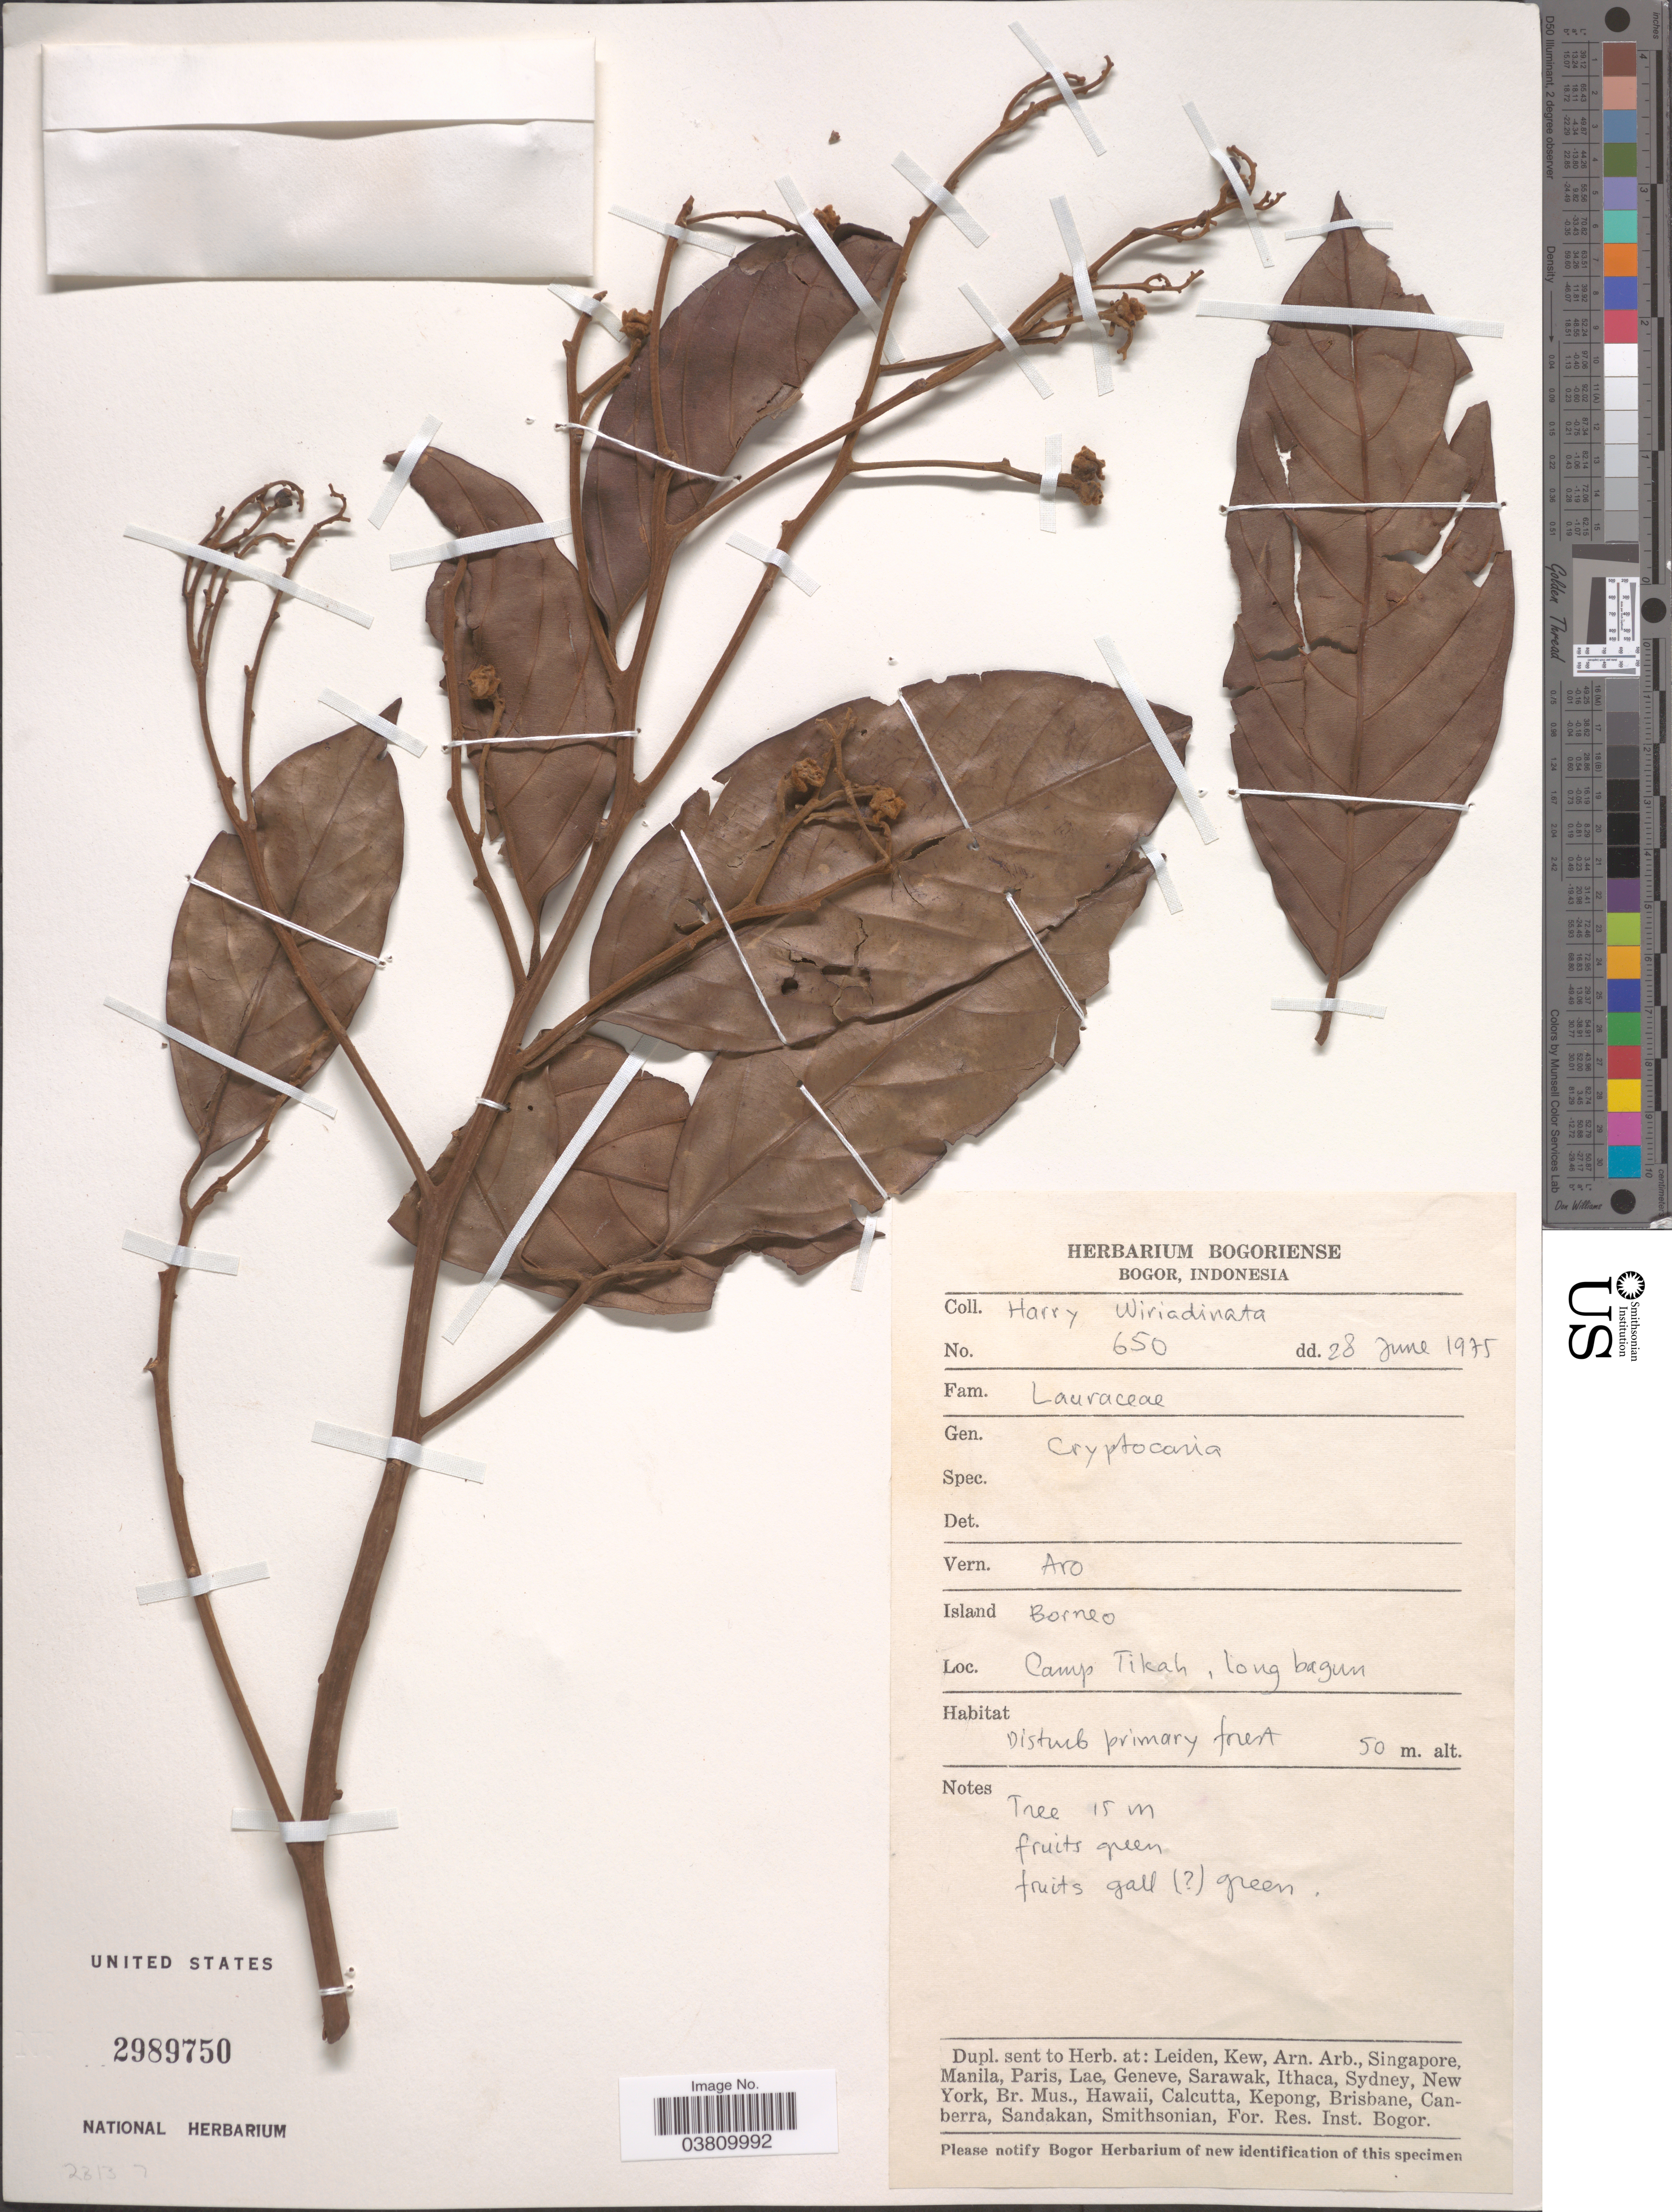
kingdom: Plantae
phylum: Tracheophyta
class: Magnoliopsida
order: Laurales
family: Lauraceae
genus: Cryptocarya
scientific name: Cryptocarya sp.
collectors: H. Wiriadinata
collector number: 650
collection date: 1975-06-28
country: Indonesia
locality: Island Borneo, Camp Tikah, long bagum.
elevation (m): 50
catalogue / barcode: US 2989750